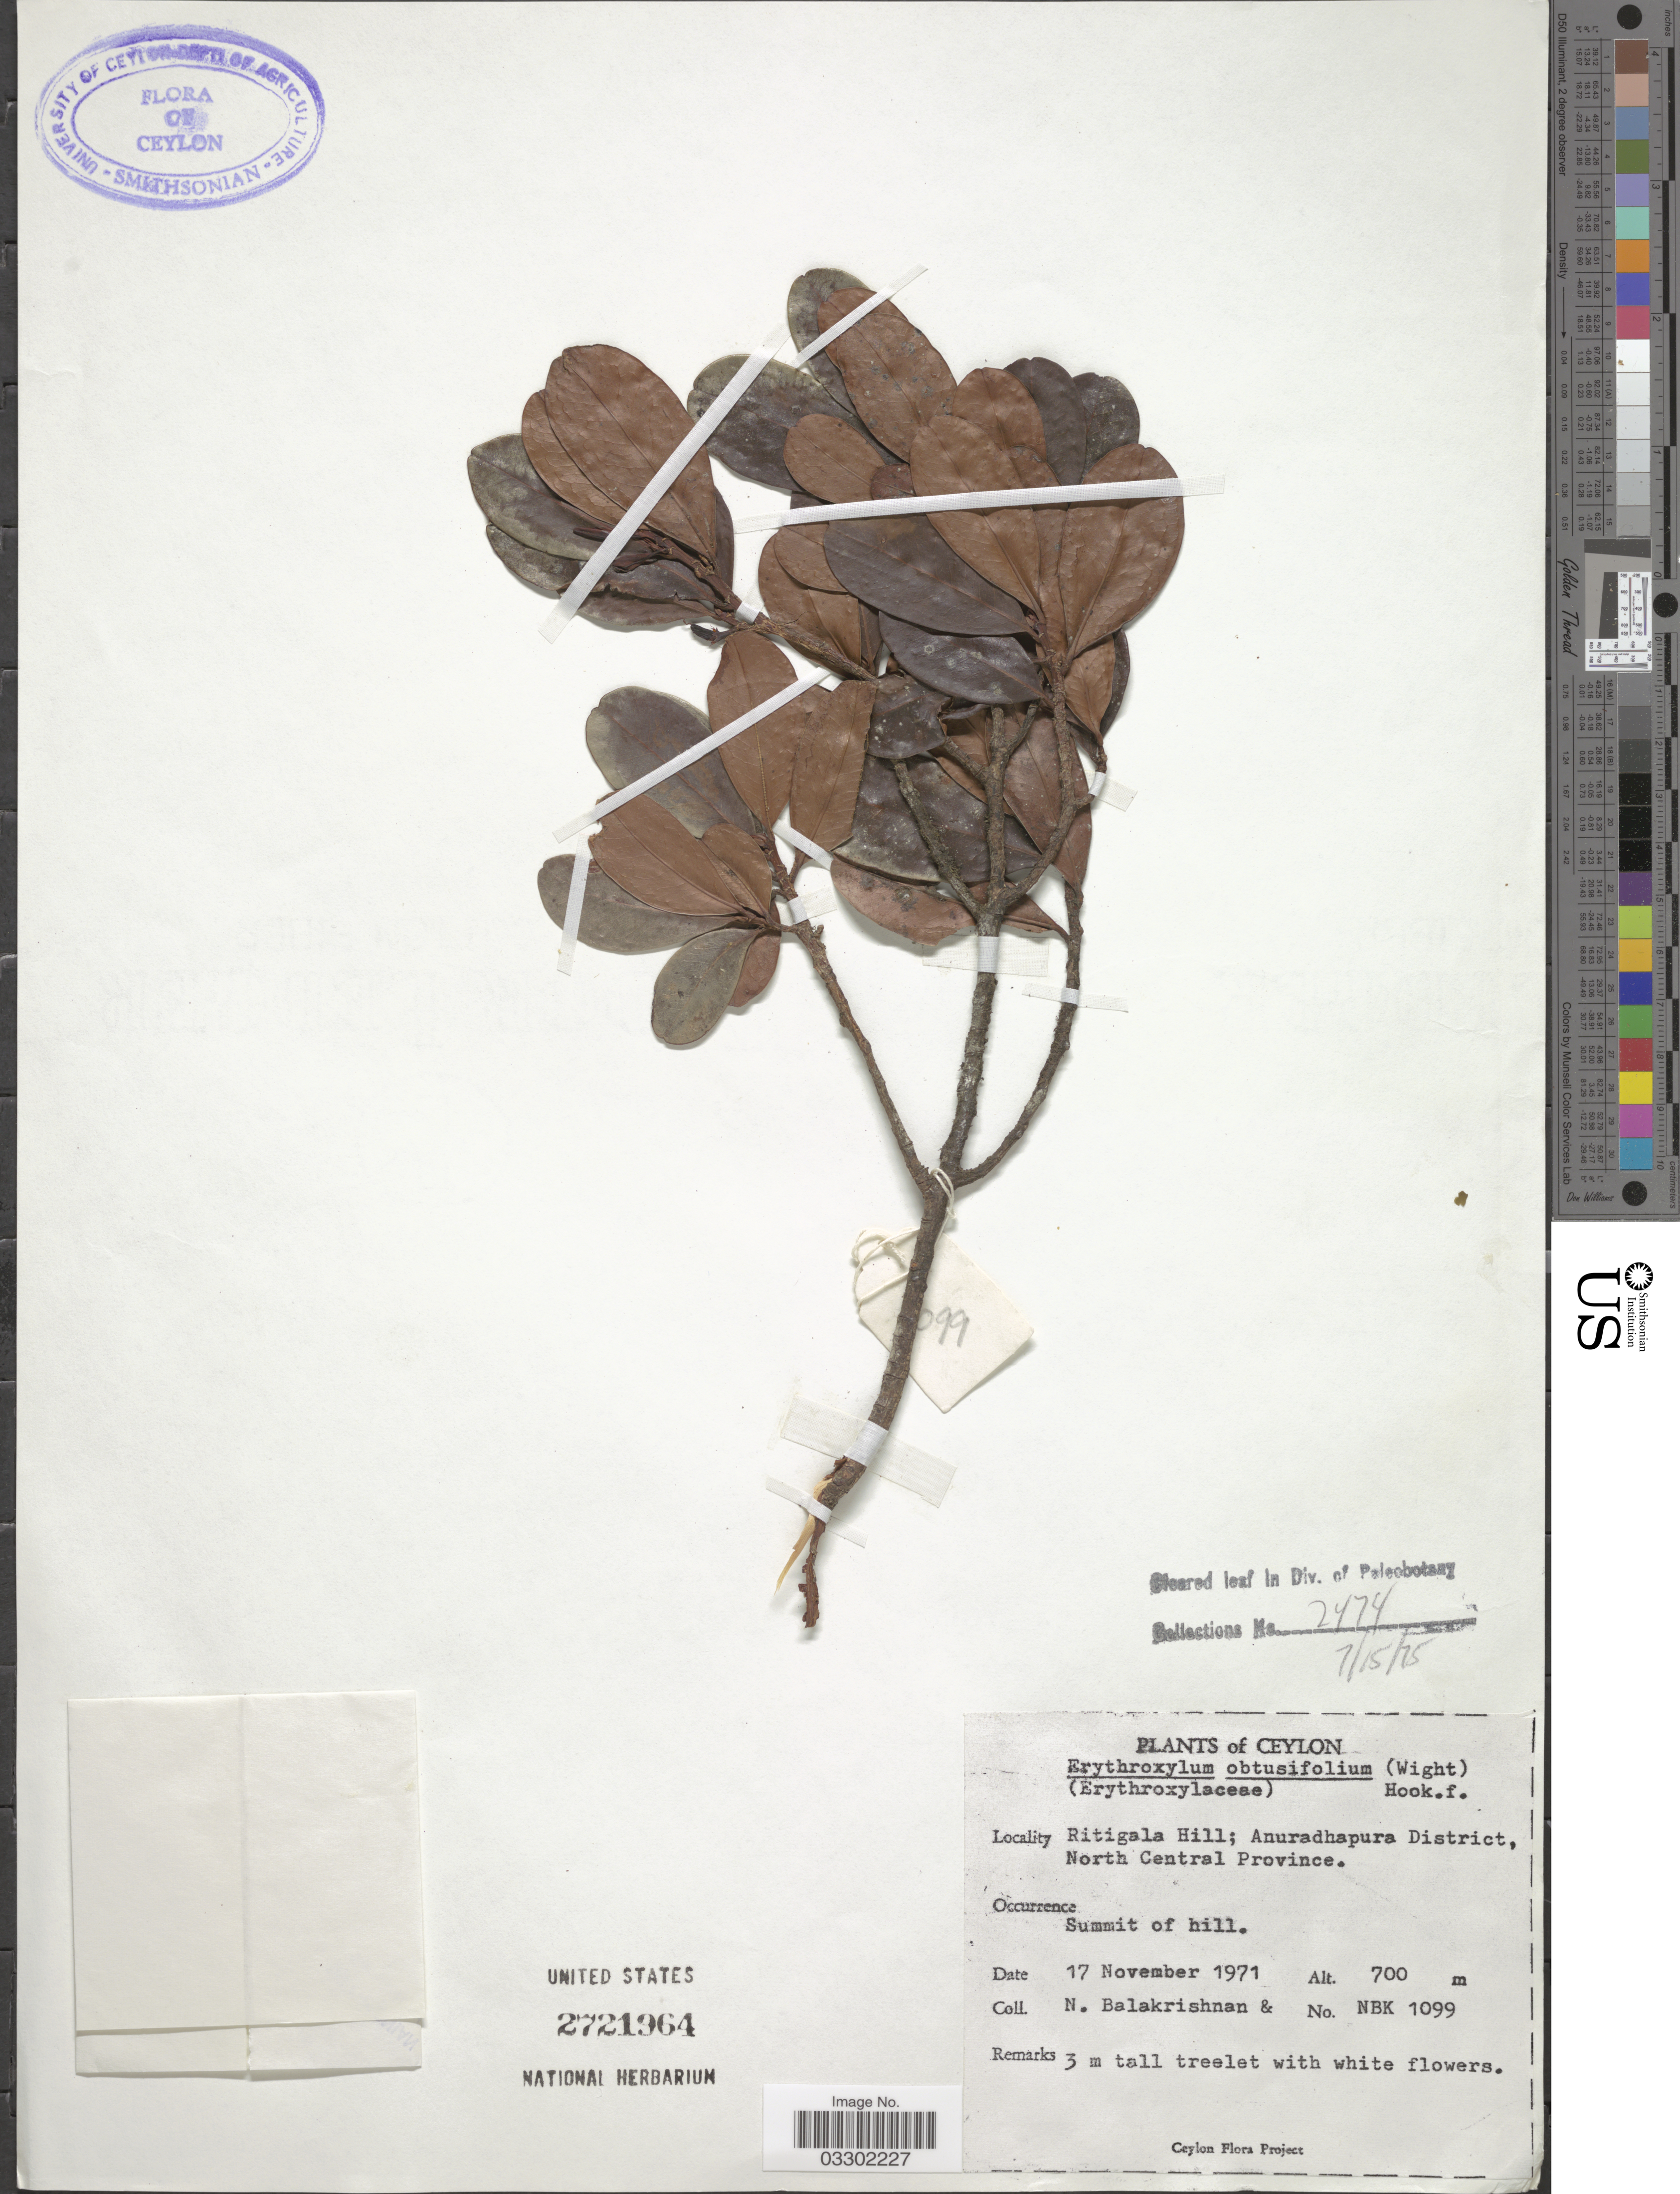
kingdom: Plantae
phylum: Tracheophyta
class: Magnoliopsida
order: Malpighiales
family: Erythroxylaceae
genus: Erythroxylum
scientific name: Erythroxylum obtusifolium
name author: Hook. f.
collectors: N. Balakrishnan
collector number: NBK1099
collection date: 1971-11-17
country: Sri Lanka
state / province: North Central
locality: Ceylon, Ritigala Hill; Anuradhapura District.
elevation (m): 700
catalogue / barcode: US 2721964